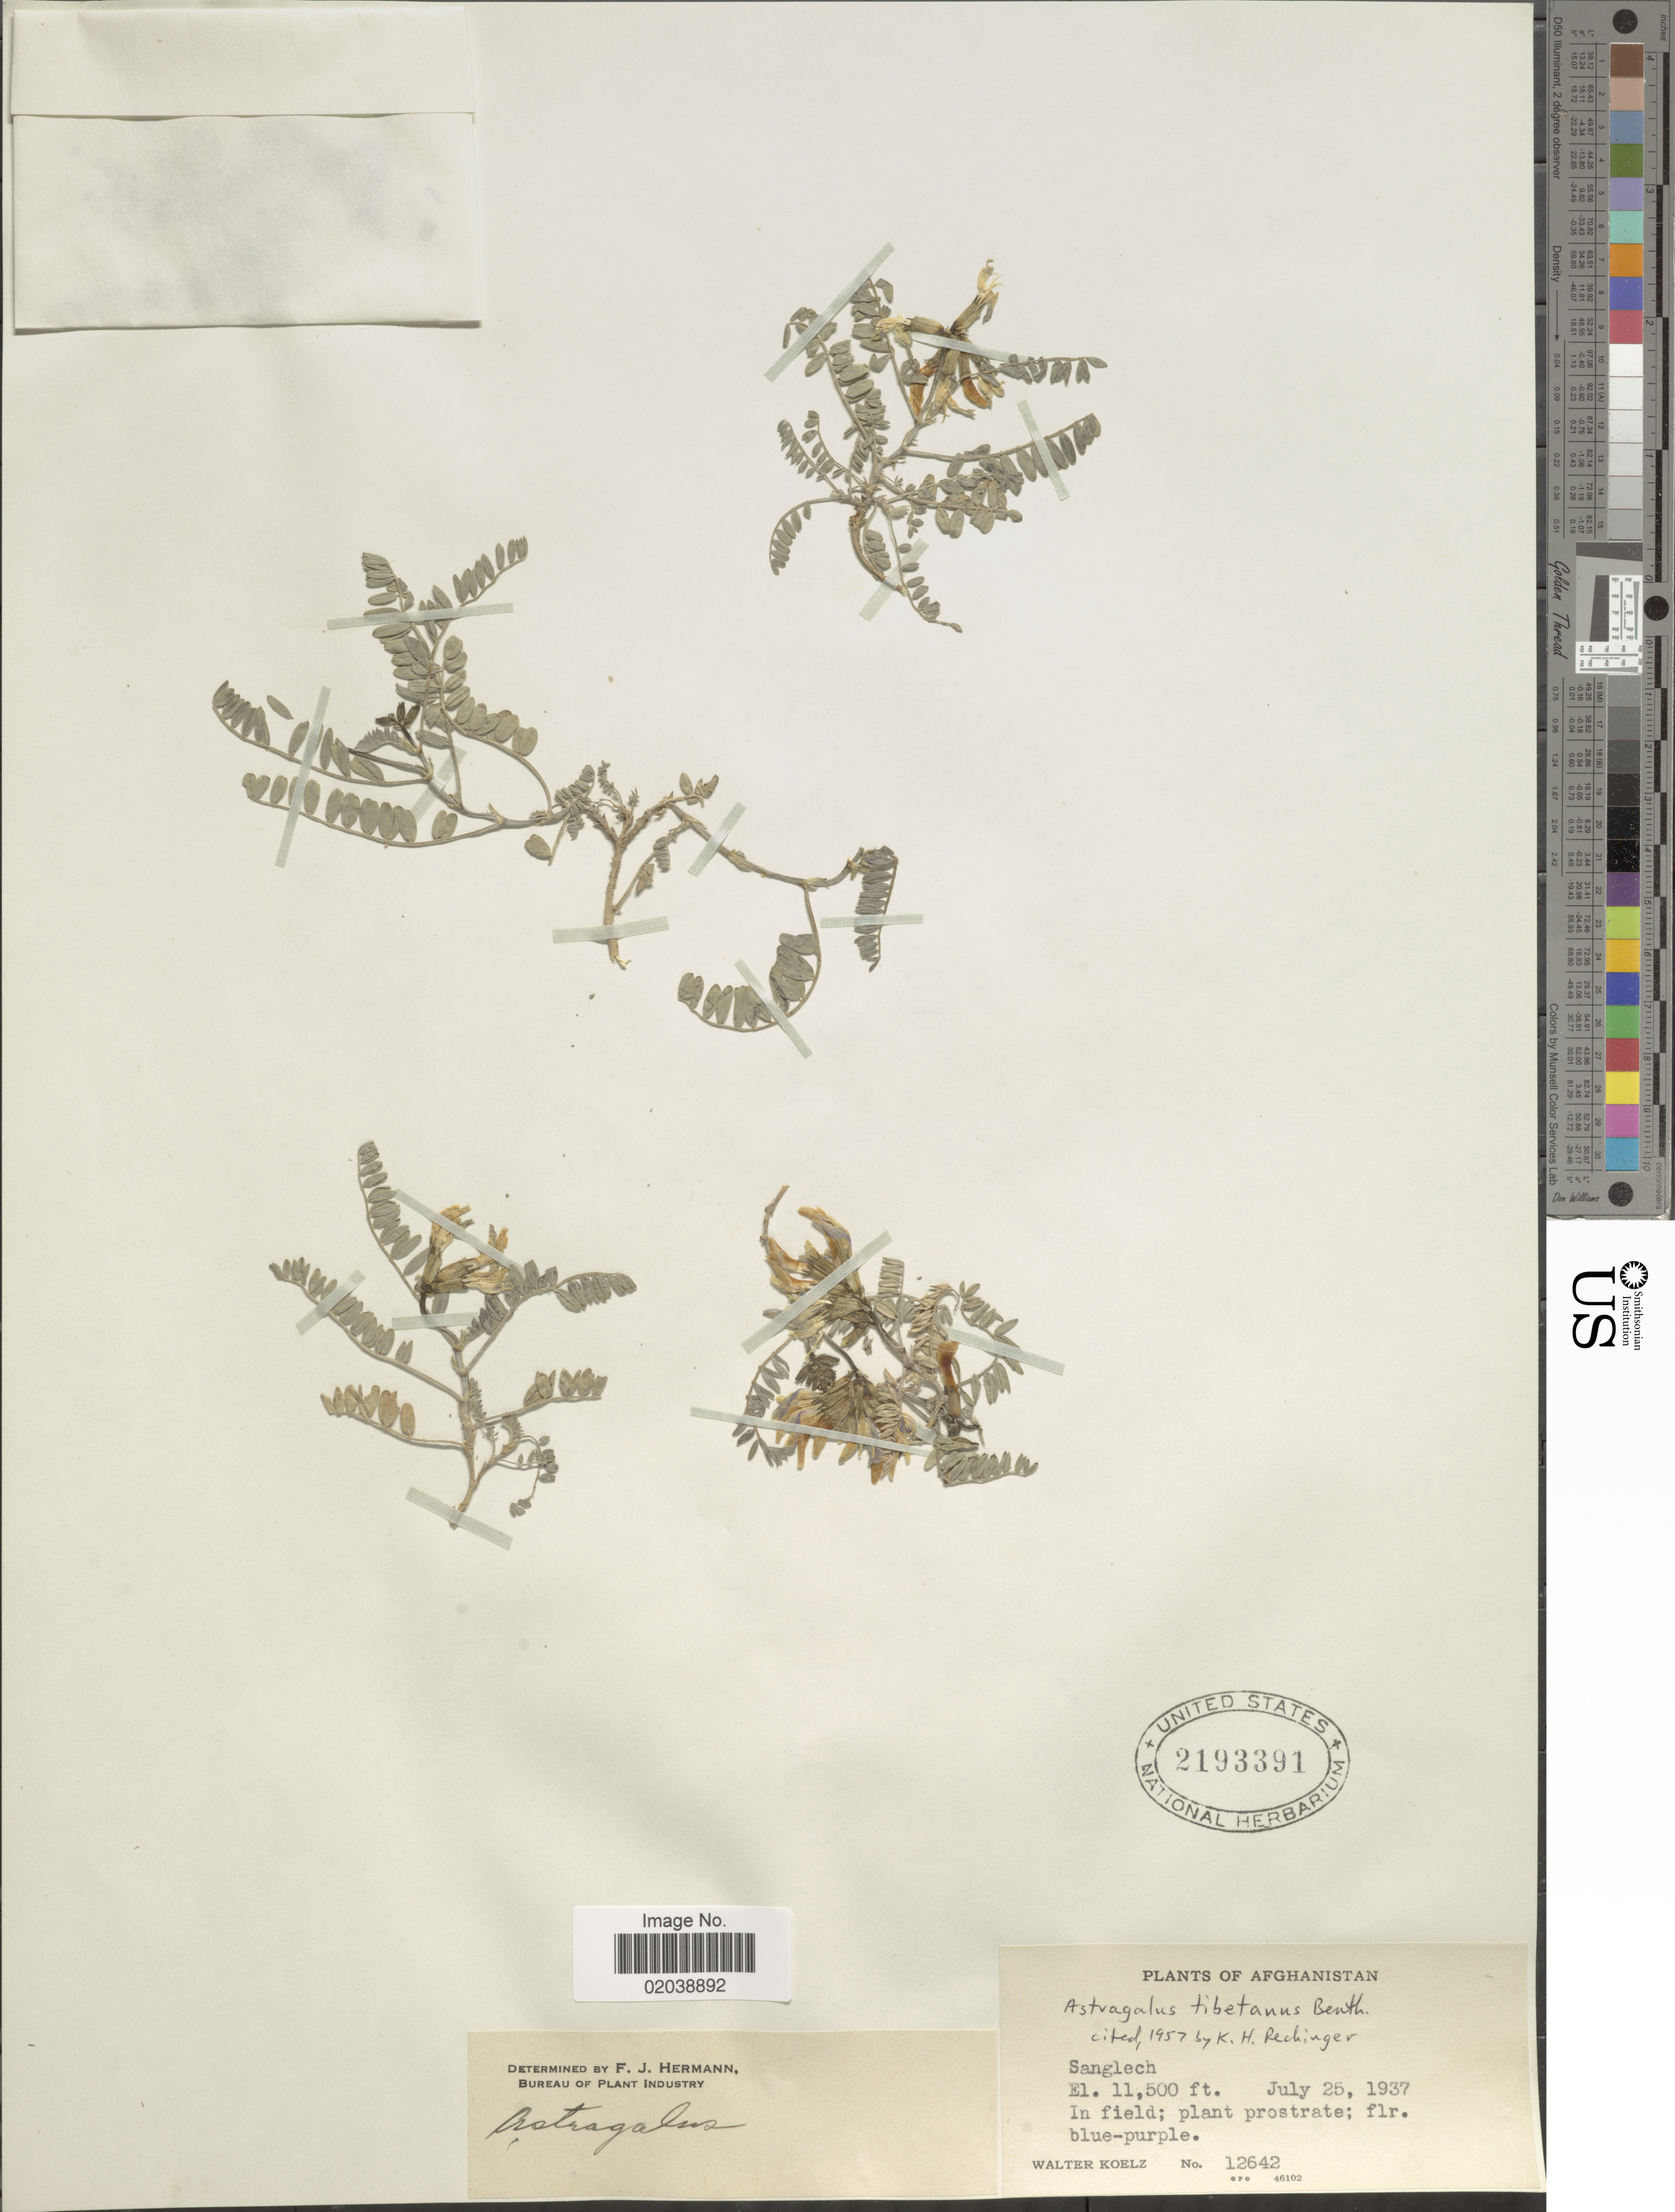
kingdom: Plantae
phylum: Tracheophyta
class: Magnoliopsida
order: Fabales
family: Fabaceae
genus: Astragalus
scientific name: Astragalus tibetanus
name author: Bunge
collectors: W. N. Koelz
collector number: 12642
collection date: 1937-07-25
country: Afghanistan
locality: Sanglech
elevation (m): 3505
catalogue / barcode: US 2193391